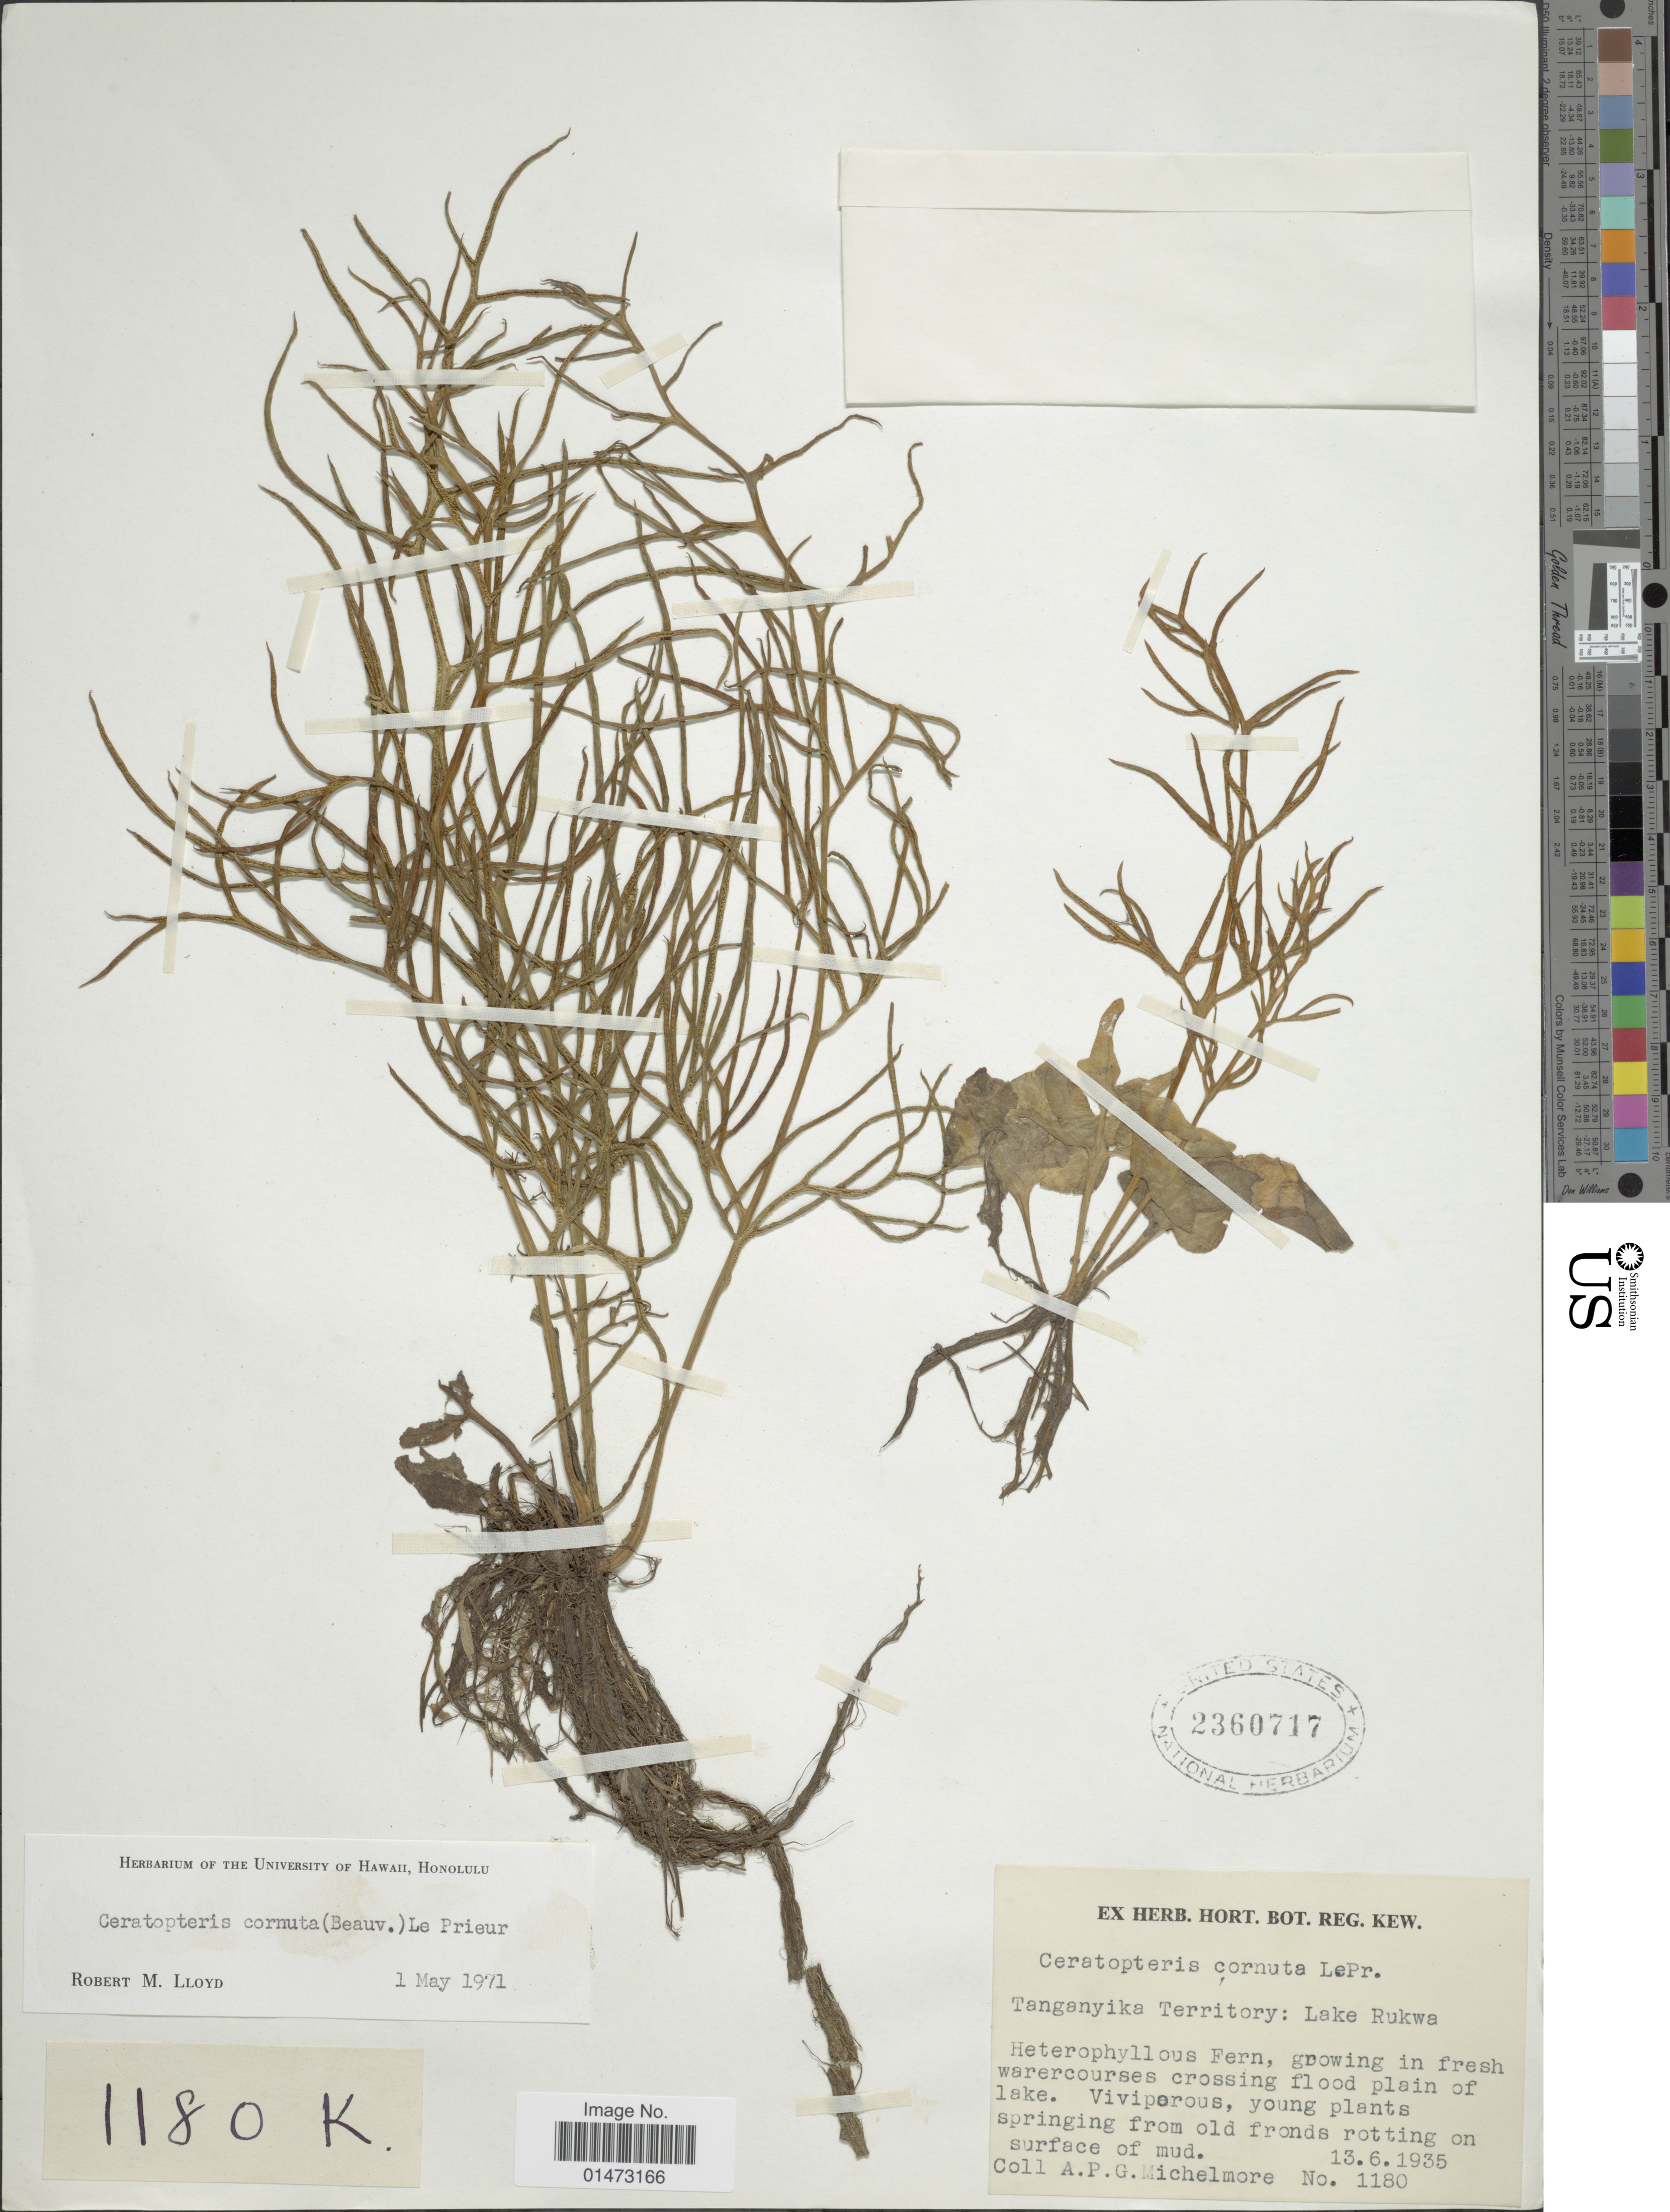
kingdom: Plantae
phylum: Tracheophyta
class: Polypodiopsida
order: Polypodiales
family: Pteridaceae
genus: Ceratopteris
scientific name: Ceratopteris cornuta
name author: (P. Beauv.) Le Prieur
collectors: A. Michelmore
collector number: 1180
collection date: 1935-06-13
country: Tanzania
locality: Tanganyika Territory: Lake Rukwa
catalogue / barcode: US 2360717